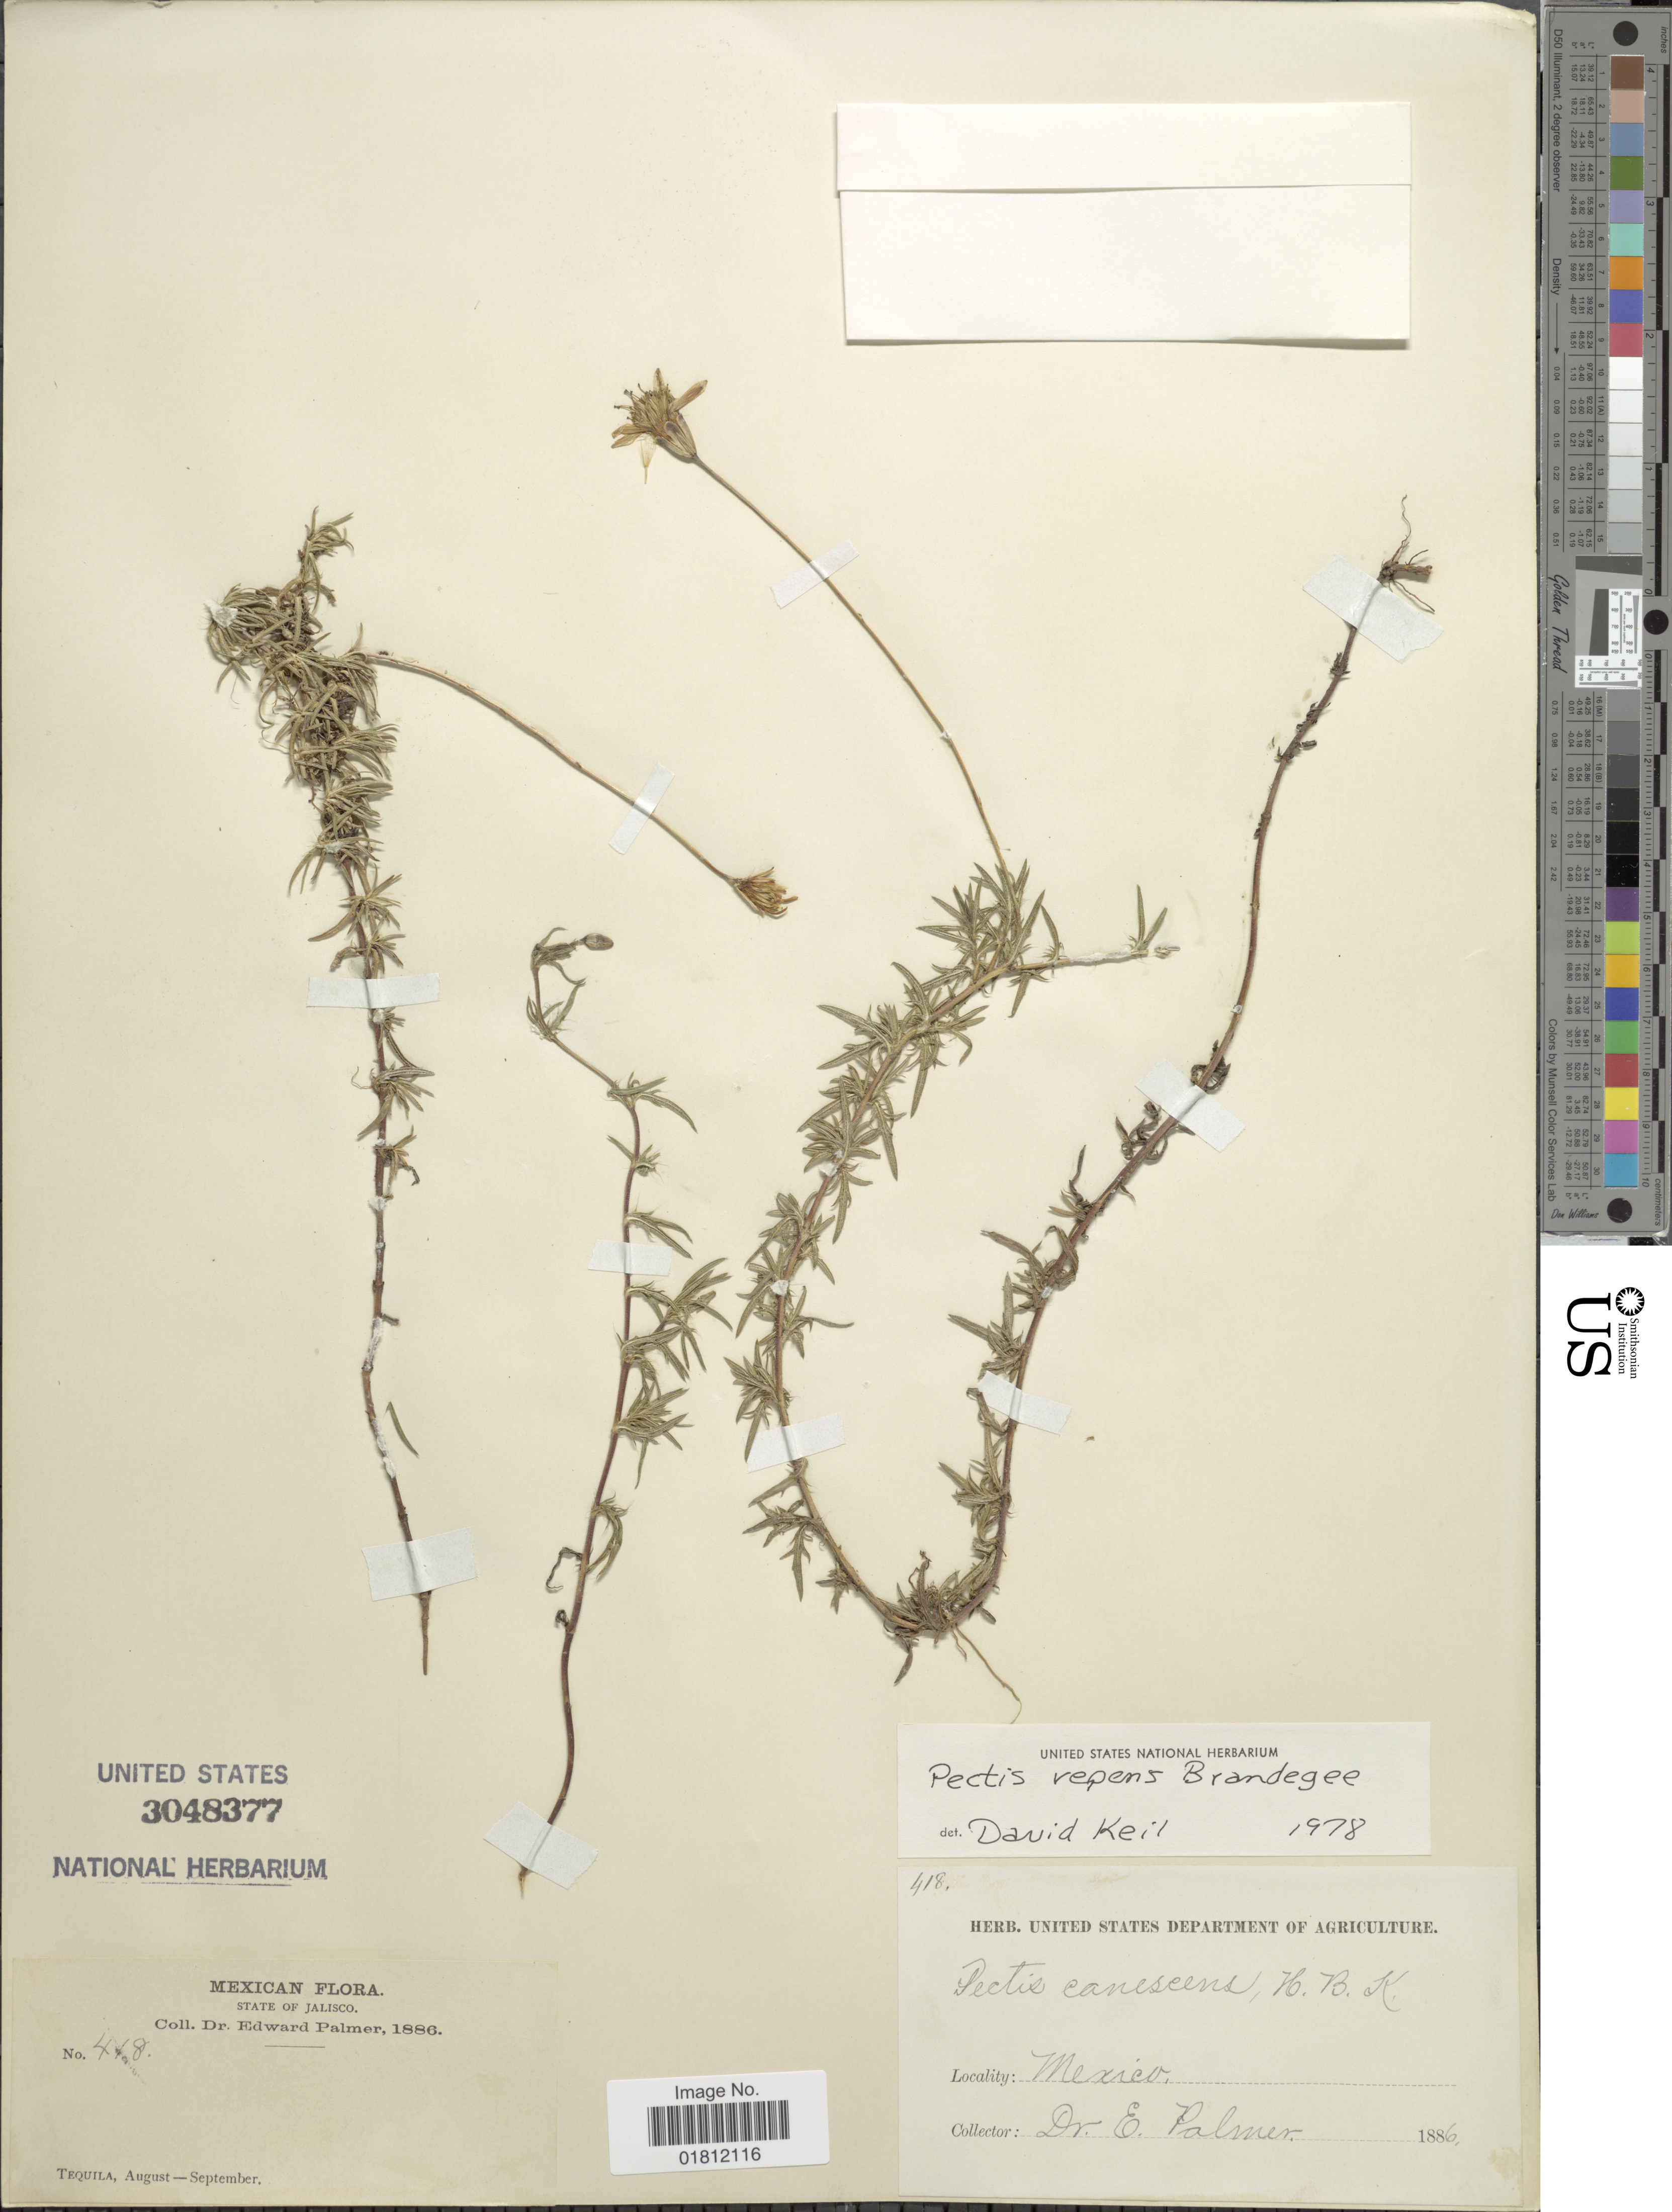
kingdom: Plantae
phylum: Tracheophyta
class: Magnoliopsida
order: Asterales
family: Asteraceae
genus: Pectis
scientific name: Pectis repens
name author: Brandegee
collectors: E. Palmer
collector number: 418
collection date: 1886-08/1886-09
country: Mexico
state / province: Jalisco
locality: State of Jalisco. Mexico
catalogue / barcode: US 3048377